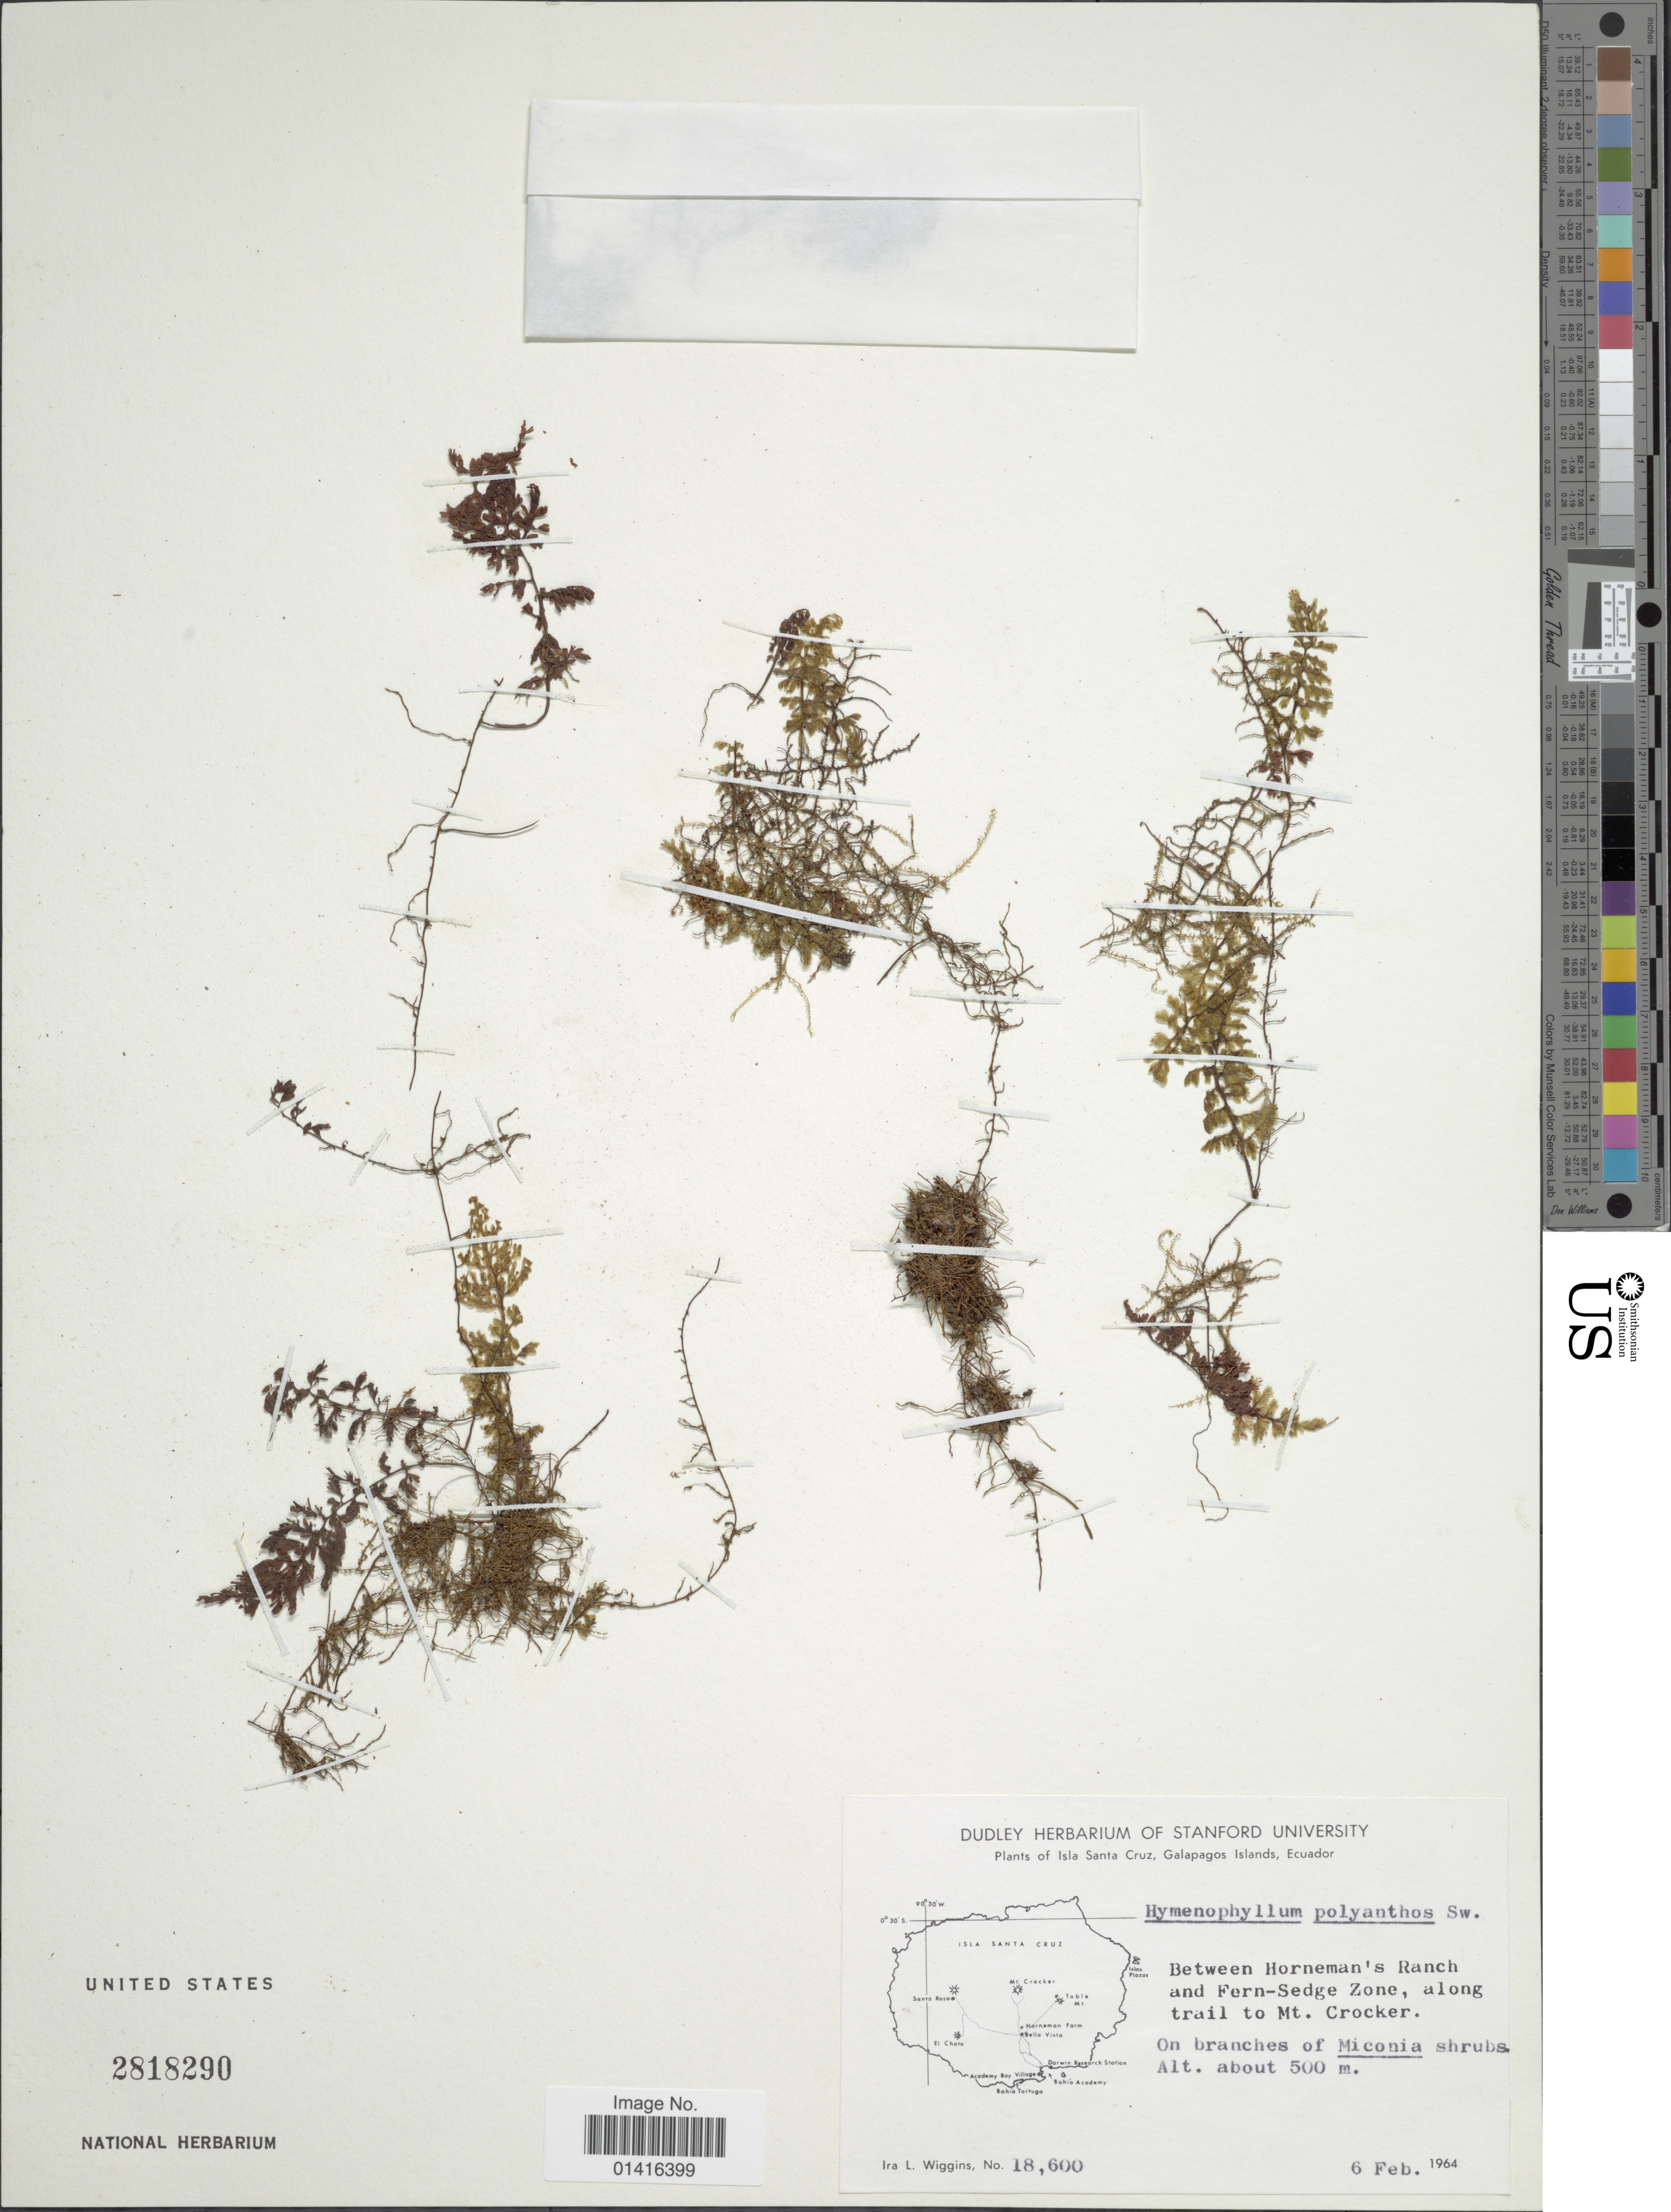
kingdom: Plantae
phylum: Tracheophyta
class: Polypodiopsida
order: Hymenophyllales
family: Hymenophyllaceae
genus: Hymenophyllum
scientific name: Hymenophyllum myriocarpum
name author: Hook.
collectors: I. L. Wiggins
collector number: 18,600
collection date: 1964-02-06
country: Ecuador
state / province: Colón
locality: Plants of Isla Santa Cruz, Galapagos Islands. Between Horneman's Ranch and fern-Sedge Zone, along trail to Mt. Crocker.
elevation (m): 500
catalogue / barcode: US 2818290